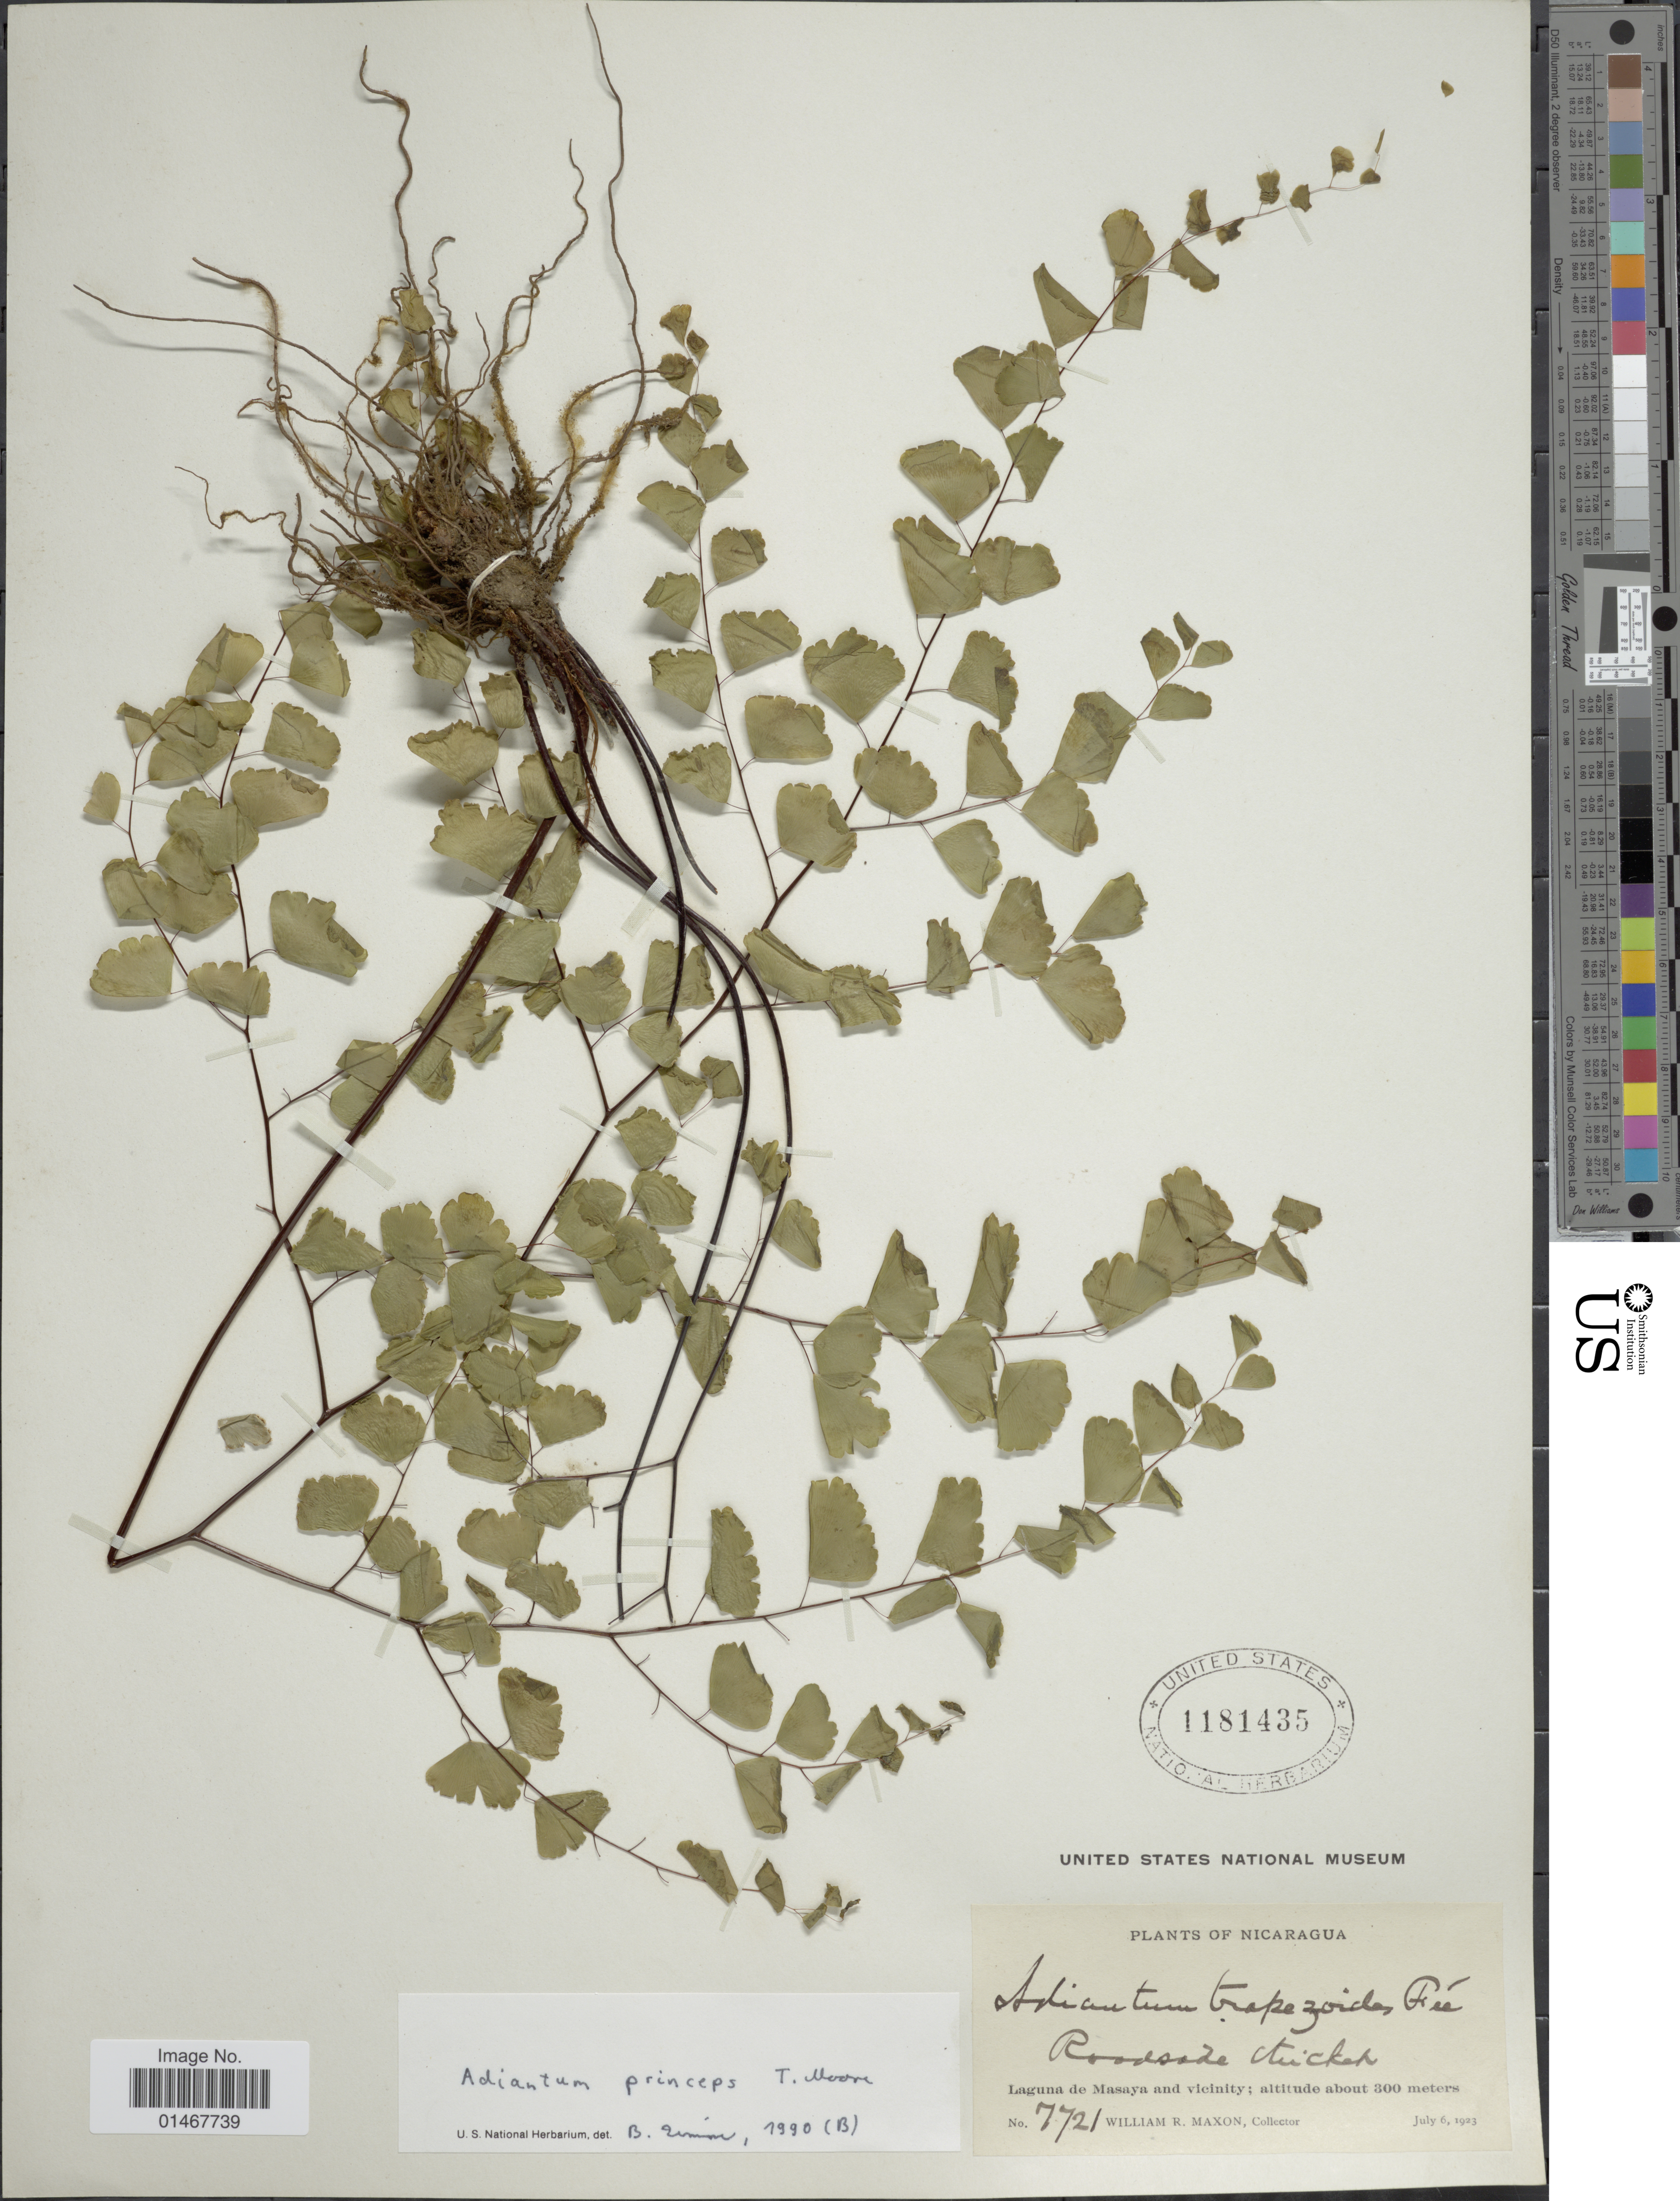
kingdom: Plantae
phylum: Tracheophyta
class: Polypodiopsida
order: Polypodiales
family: Pteridaceae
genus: Adiantum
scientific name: Adiantum princeps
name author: T. Moore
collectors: W. R. Maxon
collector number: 7721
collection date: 1923-07-06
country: Nicaragua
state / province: Masaya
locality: Laguna de Masaya and vicinity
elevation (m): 300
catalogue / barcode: US 1181435